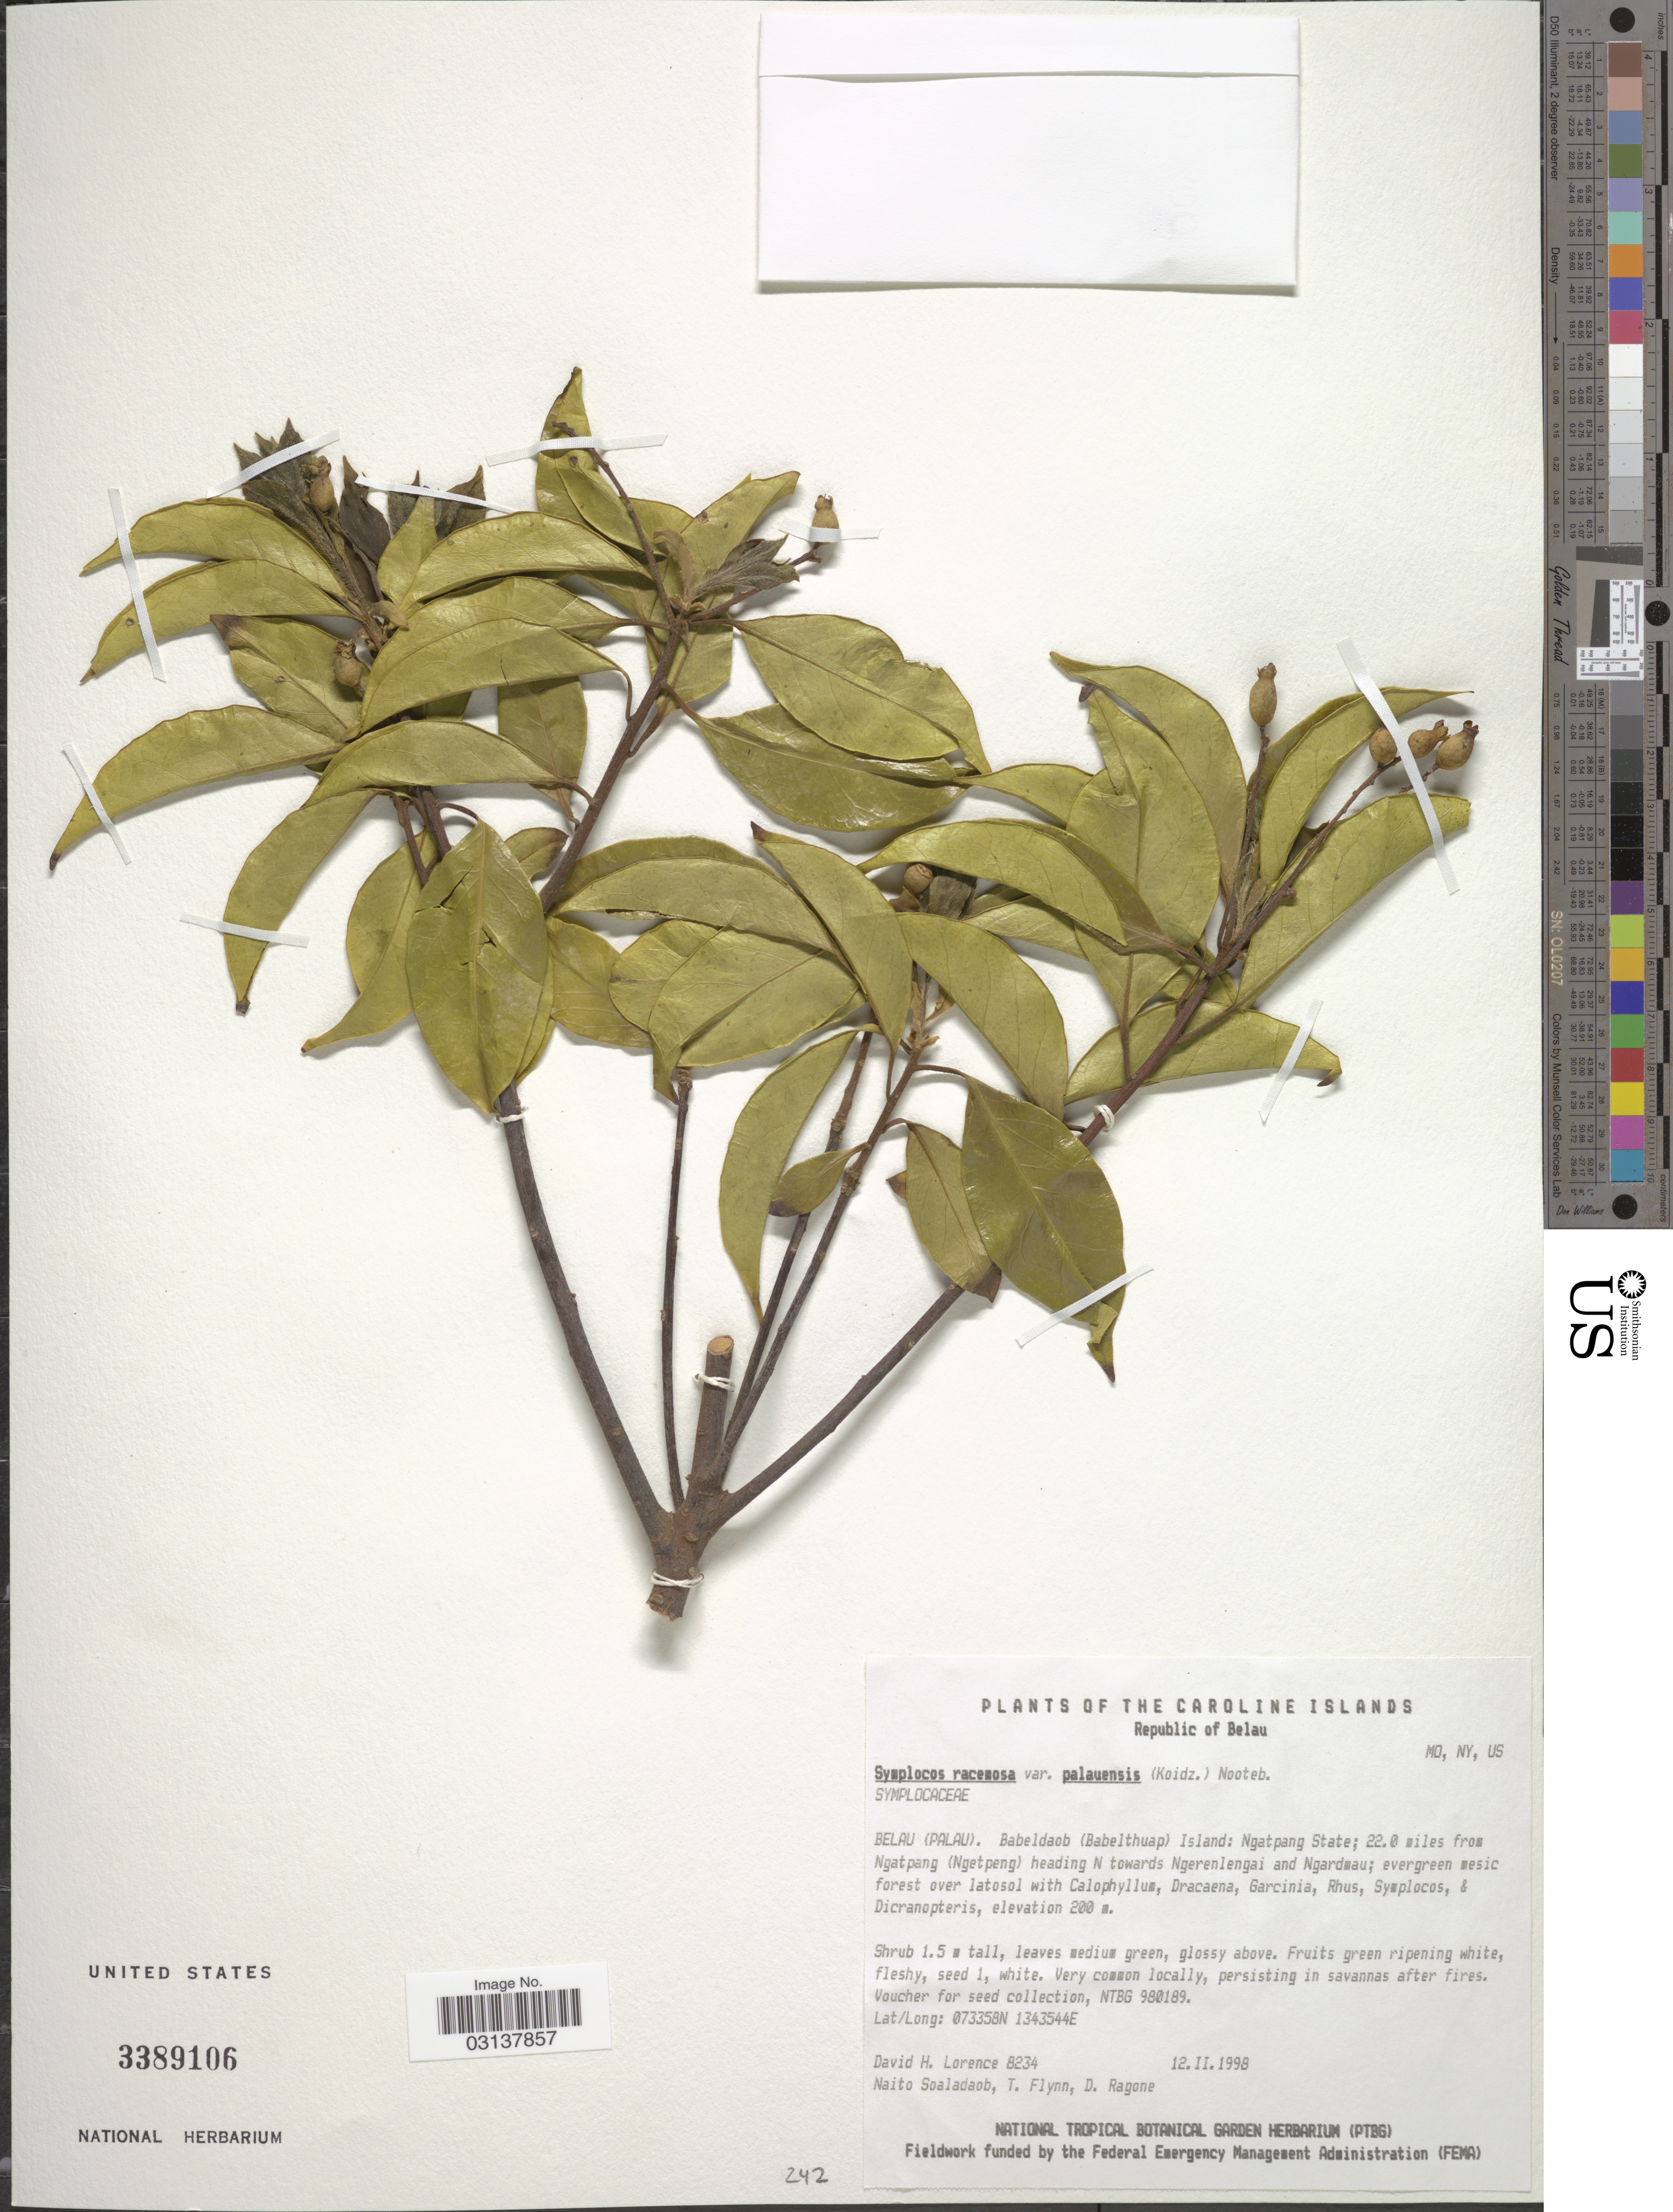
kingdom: Plantae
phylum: Tracheophyta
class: Magnoliopsida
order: Ericales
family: Symplocaceae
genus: Symplocos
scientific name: Symplocos sp.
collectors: D. Lorence, N. Soaladaob, T. Flynn & D. Ragone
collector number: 8234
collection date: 1998-02-12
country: Palau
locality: The Caroline Islands. Republic of Belau. (Palau). Babeldaob (Babelthuap) Island: Ngatpang State; 22.0 miles from Ngatpang (Ngetpeng) heading N towards Ngerenlengai and Ngardmau.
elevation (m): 200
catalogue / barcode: US 3389106